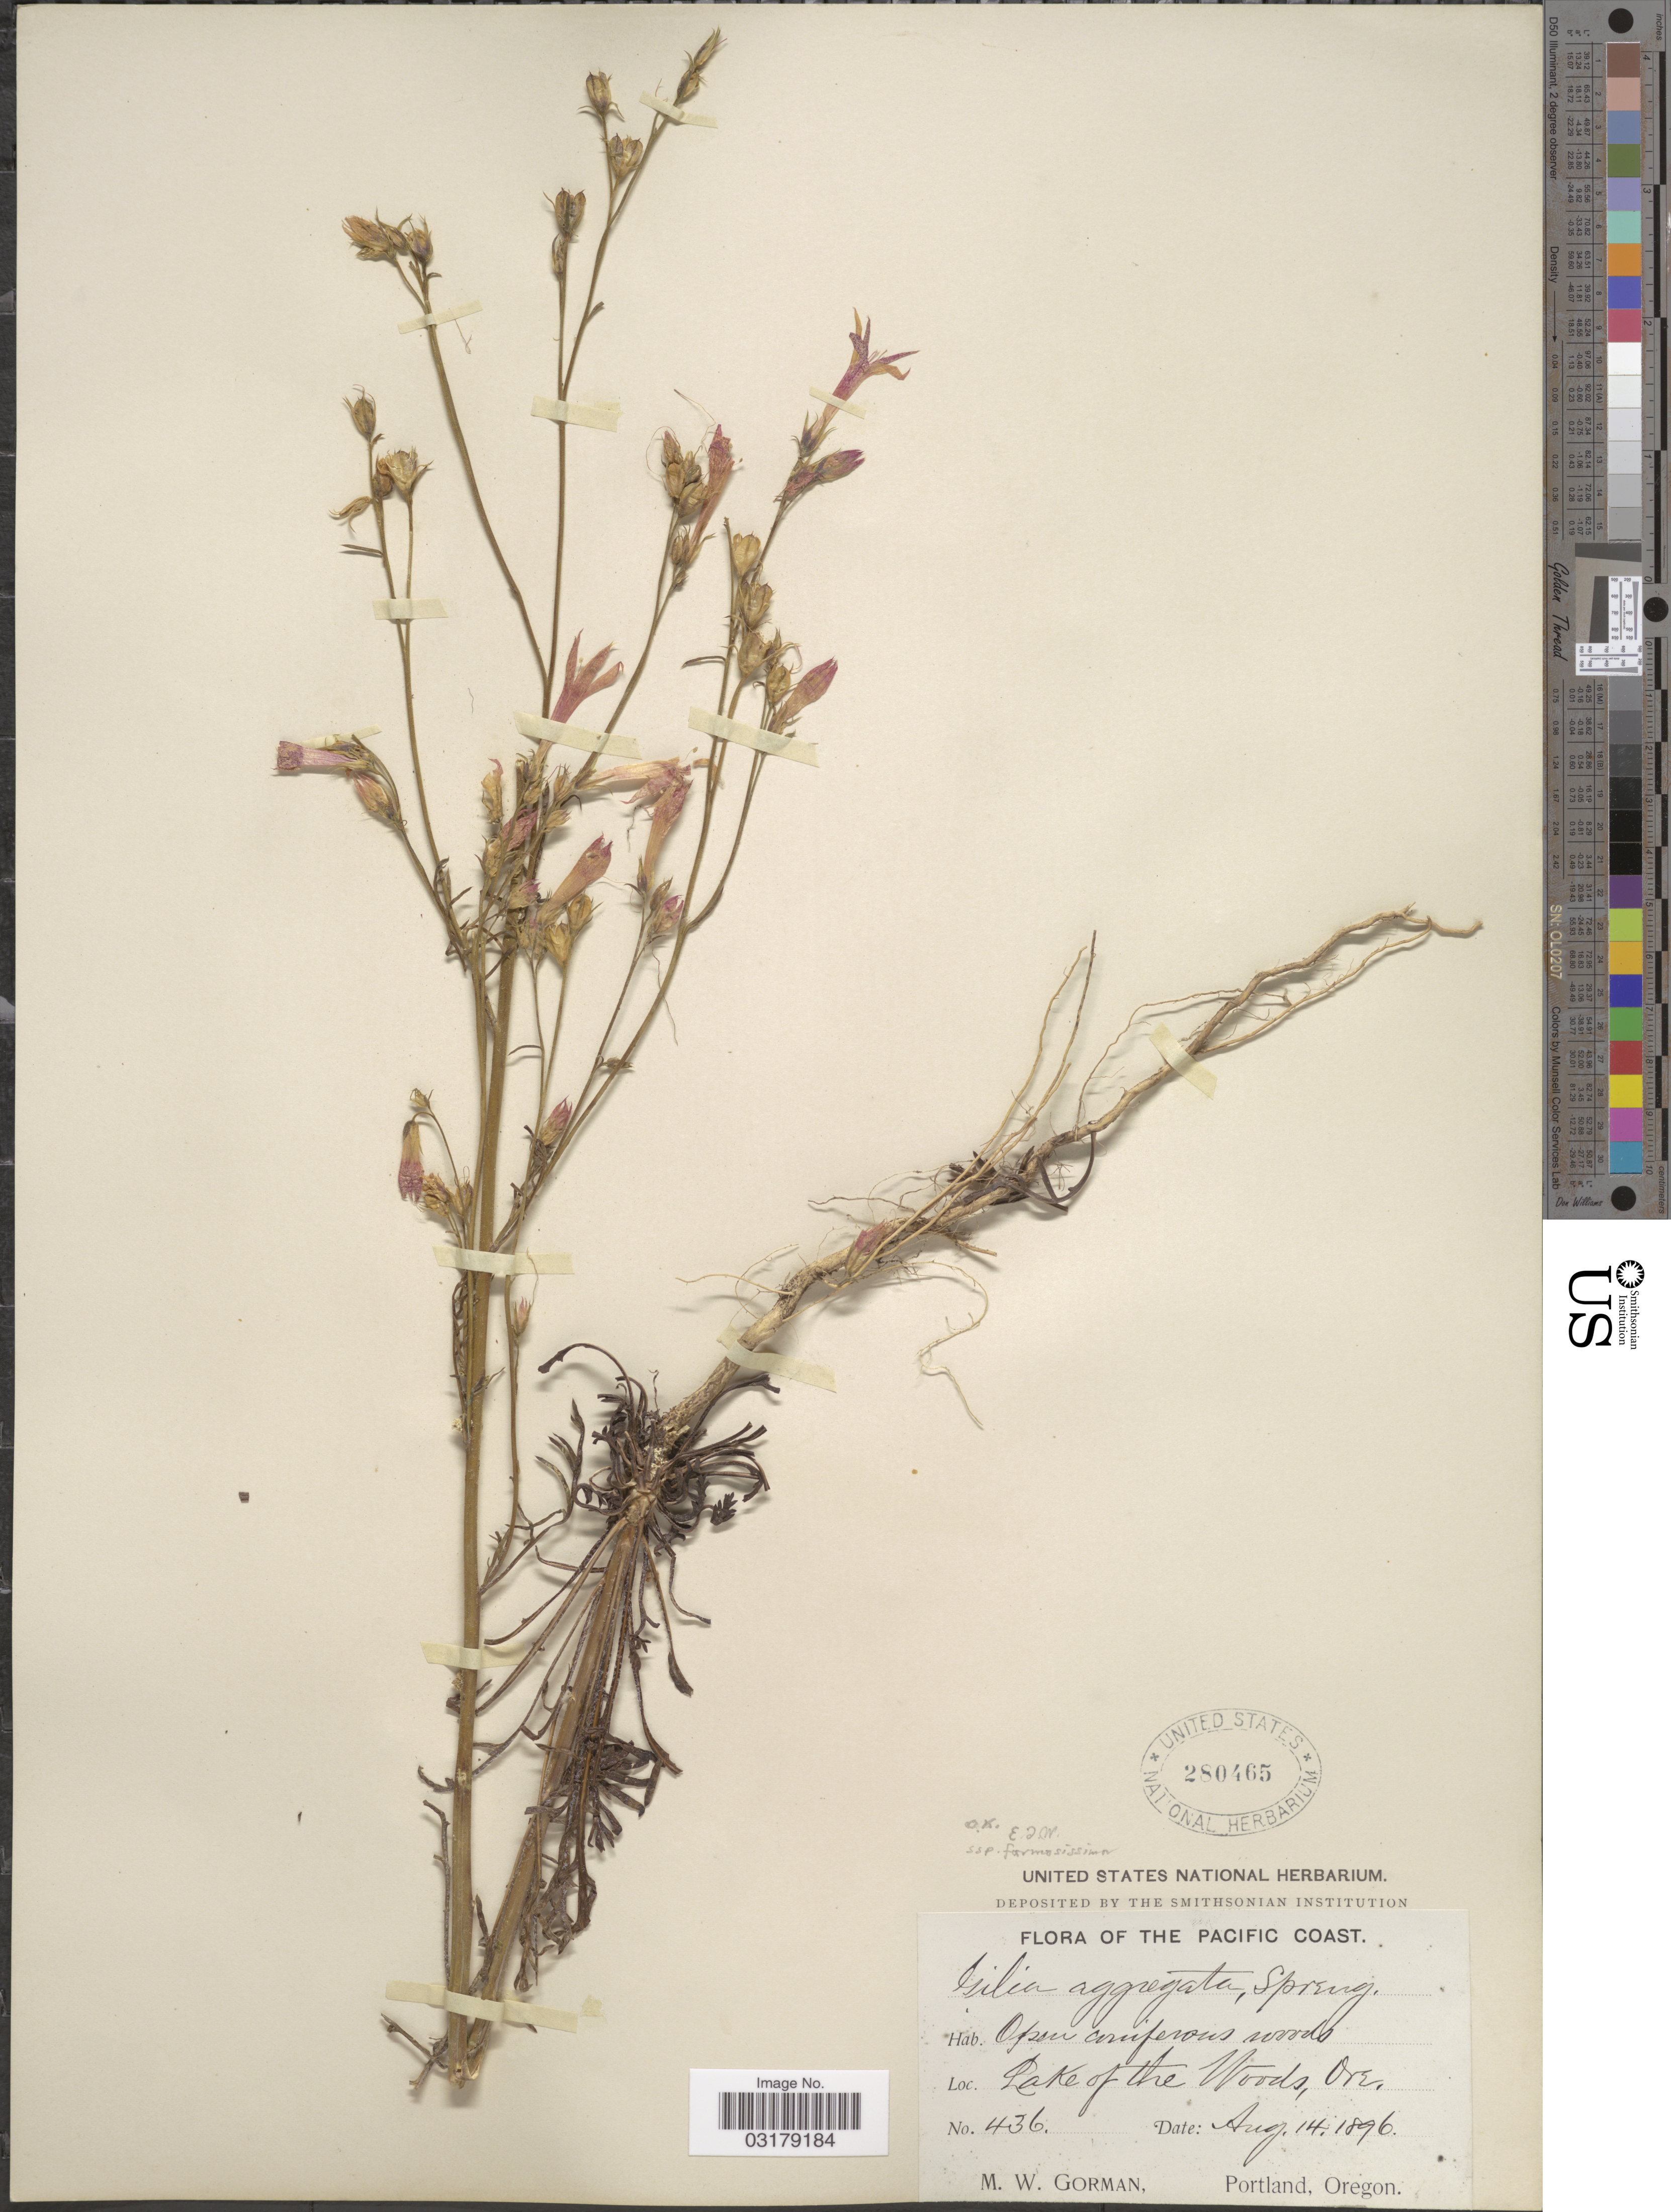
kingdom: Plantae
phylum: Tracheophyta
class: Magnoliopsida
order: Ericales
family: Polemoniaceae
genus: Ipomopsis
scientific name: Ipomopsis aggregata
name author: (Pursh) V.E. Grant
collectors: M. W. Gorman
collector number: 436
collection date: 1896-08-14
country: United States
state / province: Oregon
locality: Pacific Coast. Lake of the Woods.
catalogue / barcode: US 280465